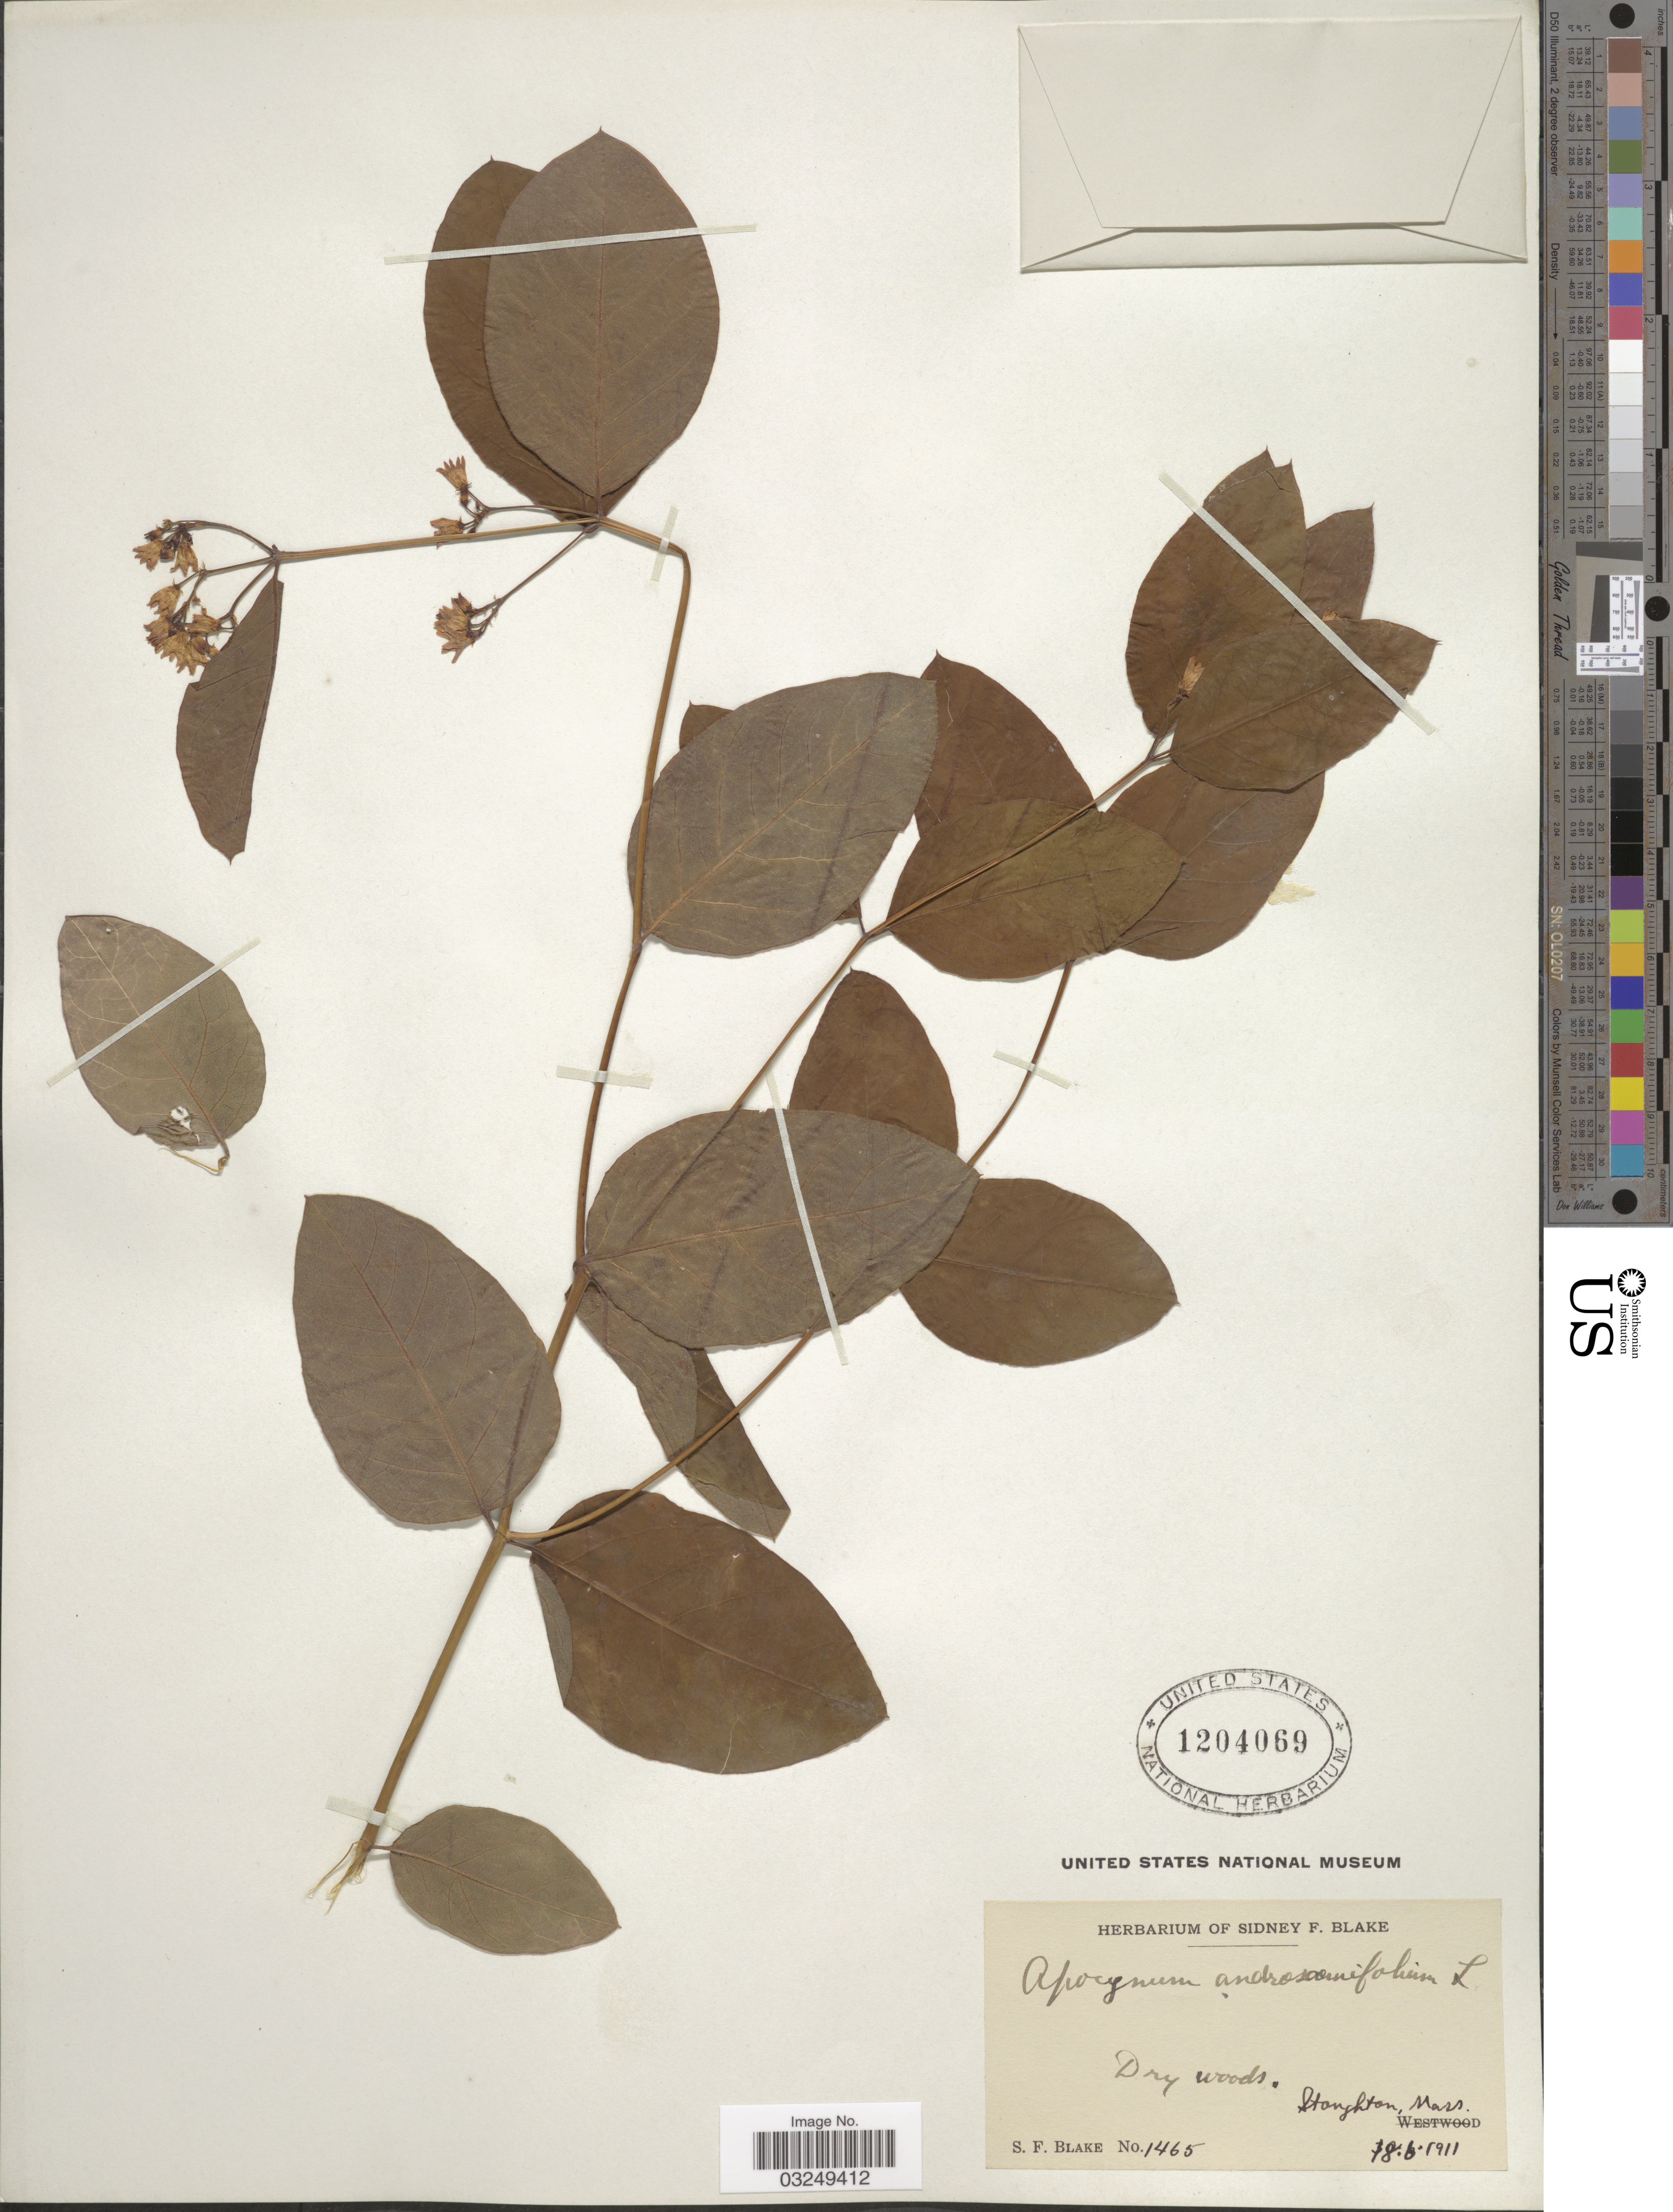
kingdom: Plantae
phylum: Tracheophyta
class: Magnoliopsida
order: Gentianales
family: Apocynaceae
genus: Apocynum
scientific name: Apocynum androsaemifolium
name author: L.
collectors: S. Blake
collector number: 1465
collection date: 1911-06-18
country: United States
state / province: Massachusetts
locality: Stonghton, Mass.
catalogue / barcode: US 1204069